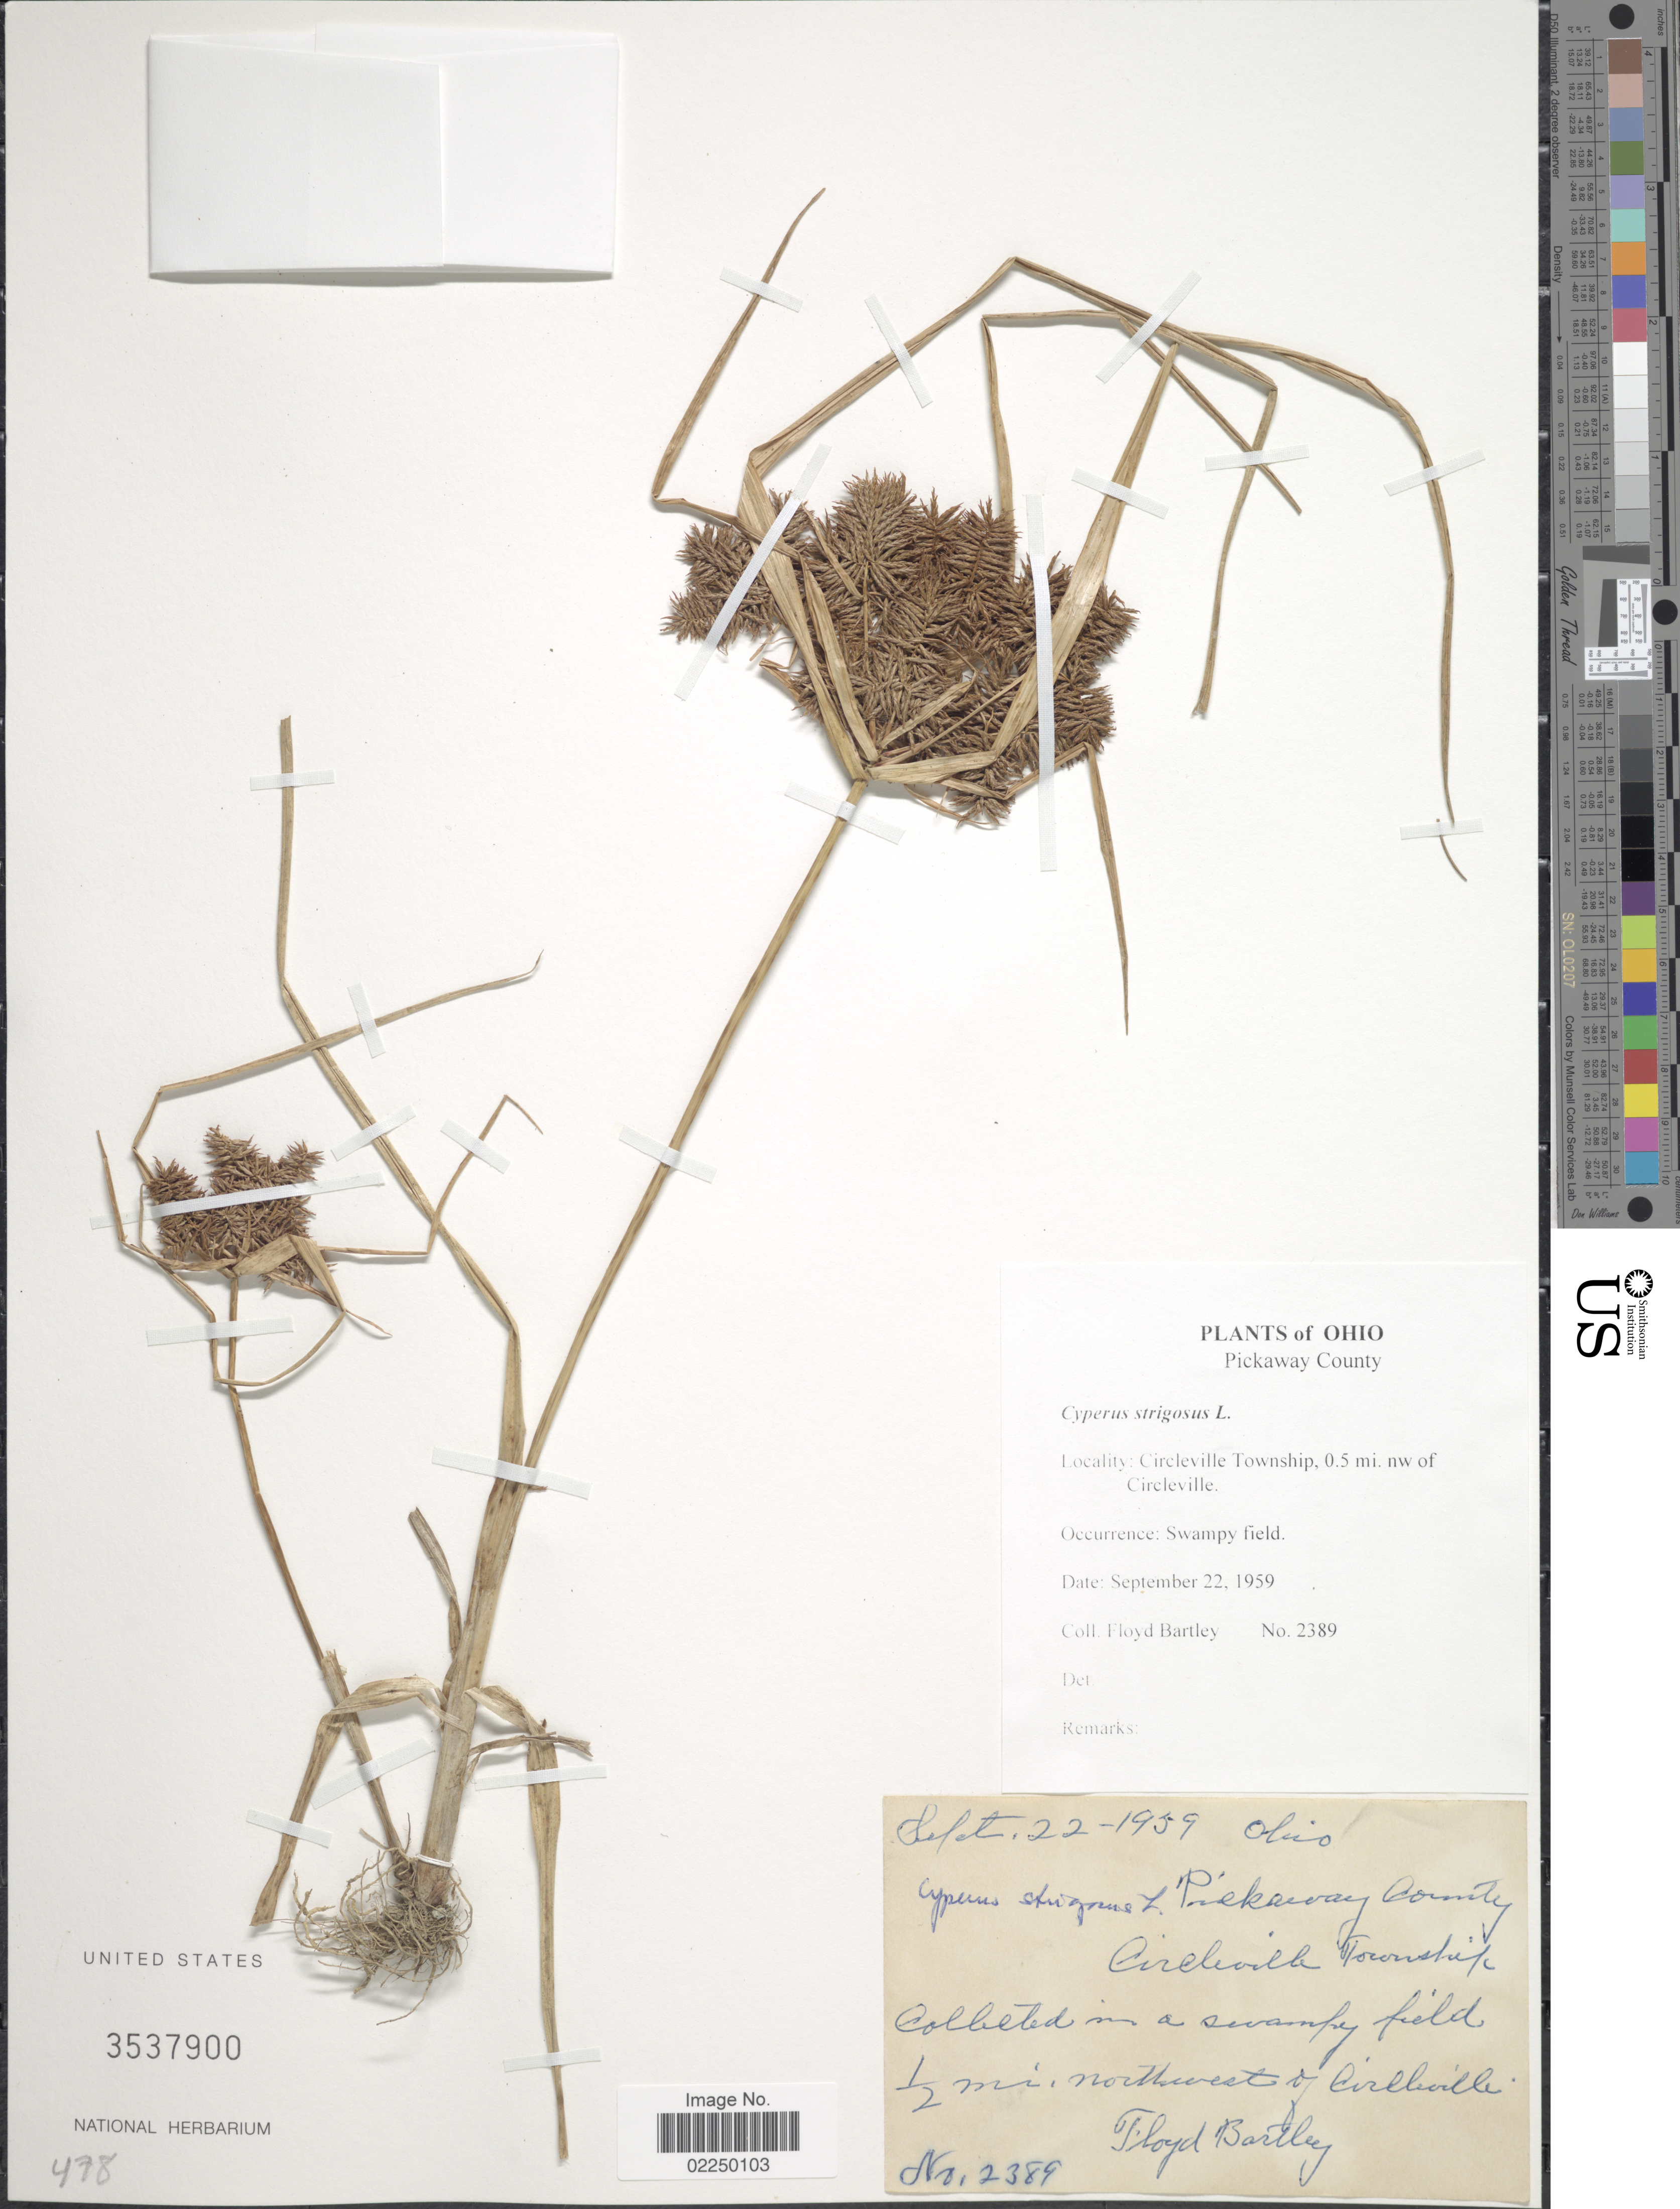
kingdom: Plantae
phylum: Tracheophyta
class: Liliopsida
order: Poales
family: Cyperaceae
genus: Cyperus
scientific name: Cyperus strigosus L.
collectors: F. Bartley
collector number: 2389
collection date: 1959-09-22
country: United States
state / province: Ohio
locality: Circleville Township, 0.5 mi. nw of Circleville, swampy field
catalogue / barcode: US 3537900